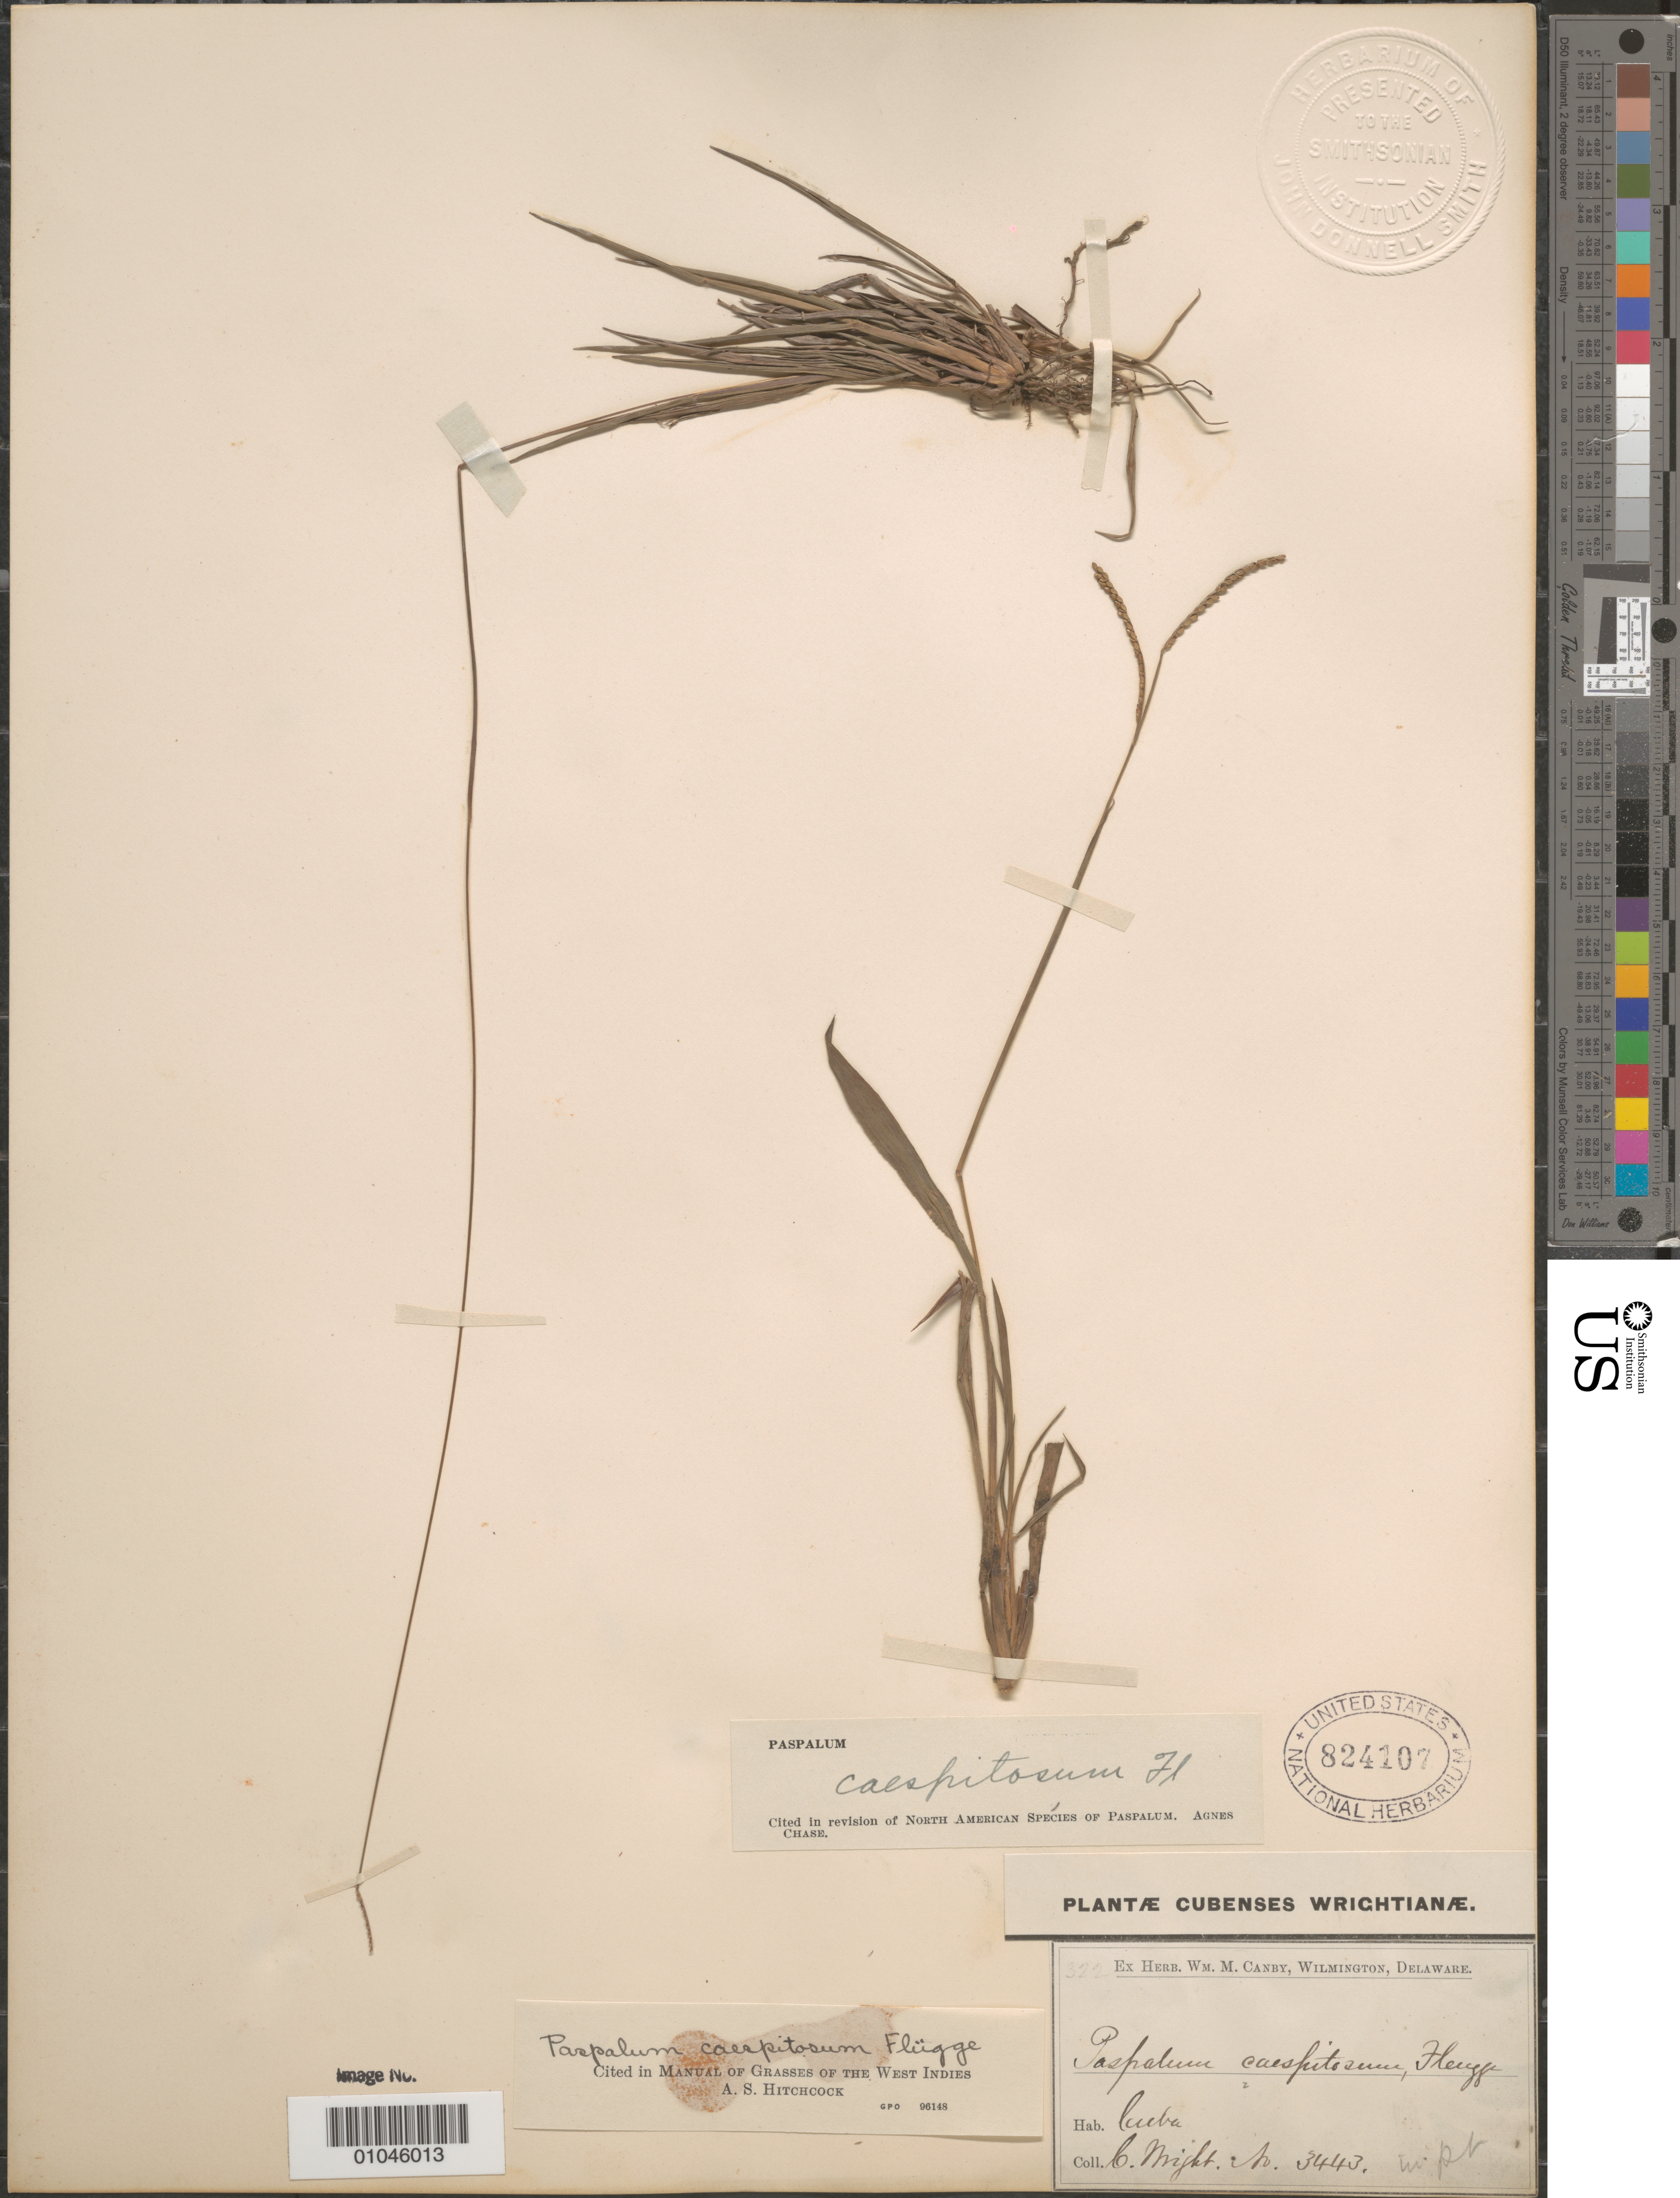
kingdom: Plantae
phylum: Tracheophyta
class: Liliopsida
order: Poales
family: Poaceae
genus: Paspalum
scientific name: Paspalum caespitosum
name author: Flüggé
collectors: C. Wright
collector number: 3443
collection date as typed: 1800 to 1899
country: Cuba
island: Cuba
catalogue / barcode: US 824107